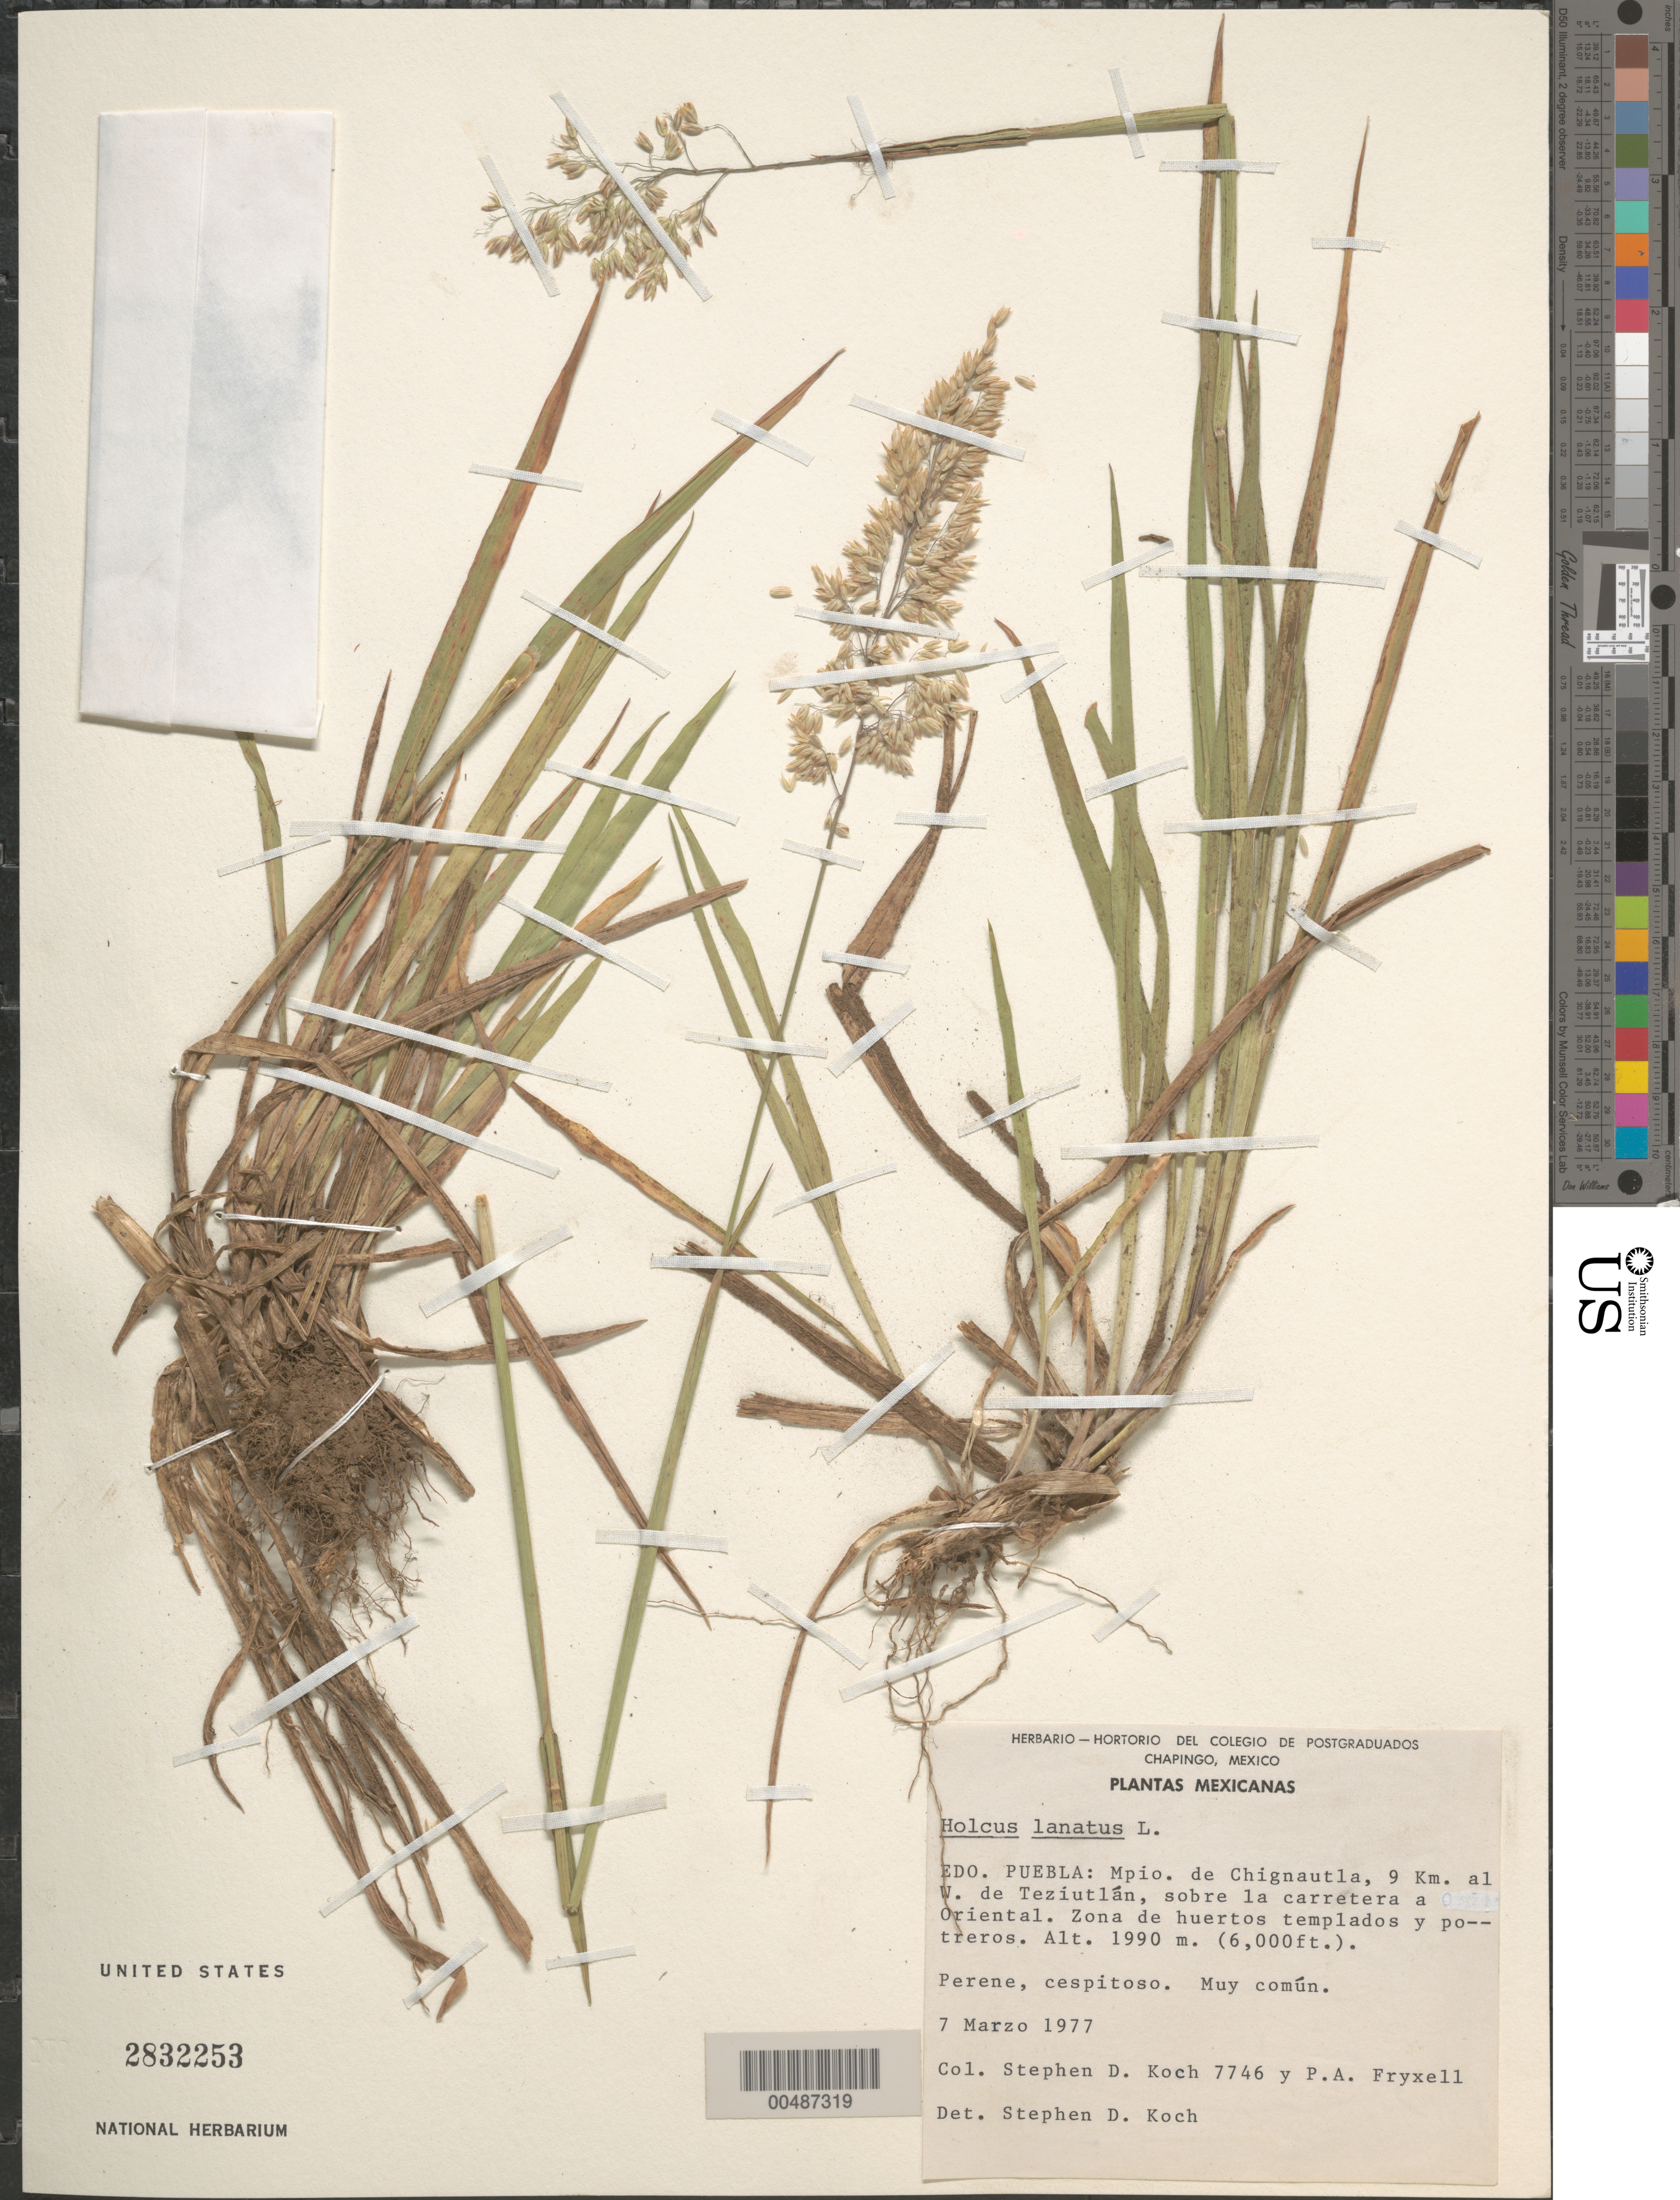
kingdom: Plantae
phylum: Tracheophyta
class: Liliopsida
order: Poales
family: Poaceae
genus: Holcus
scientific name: Holcus lanatus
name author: L.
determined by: Koch, S. D.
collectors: S. D. Koch & P. A. Fryxell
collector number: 7746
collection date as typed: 7 Mar 1977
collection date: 1977-03-07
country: Mexico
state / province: Puebla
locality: Mpio. de Chignautla, 9 km al W de Teziutl n, sobre la carretera a Oriental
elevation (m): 1990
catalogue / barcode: US 2832253